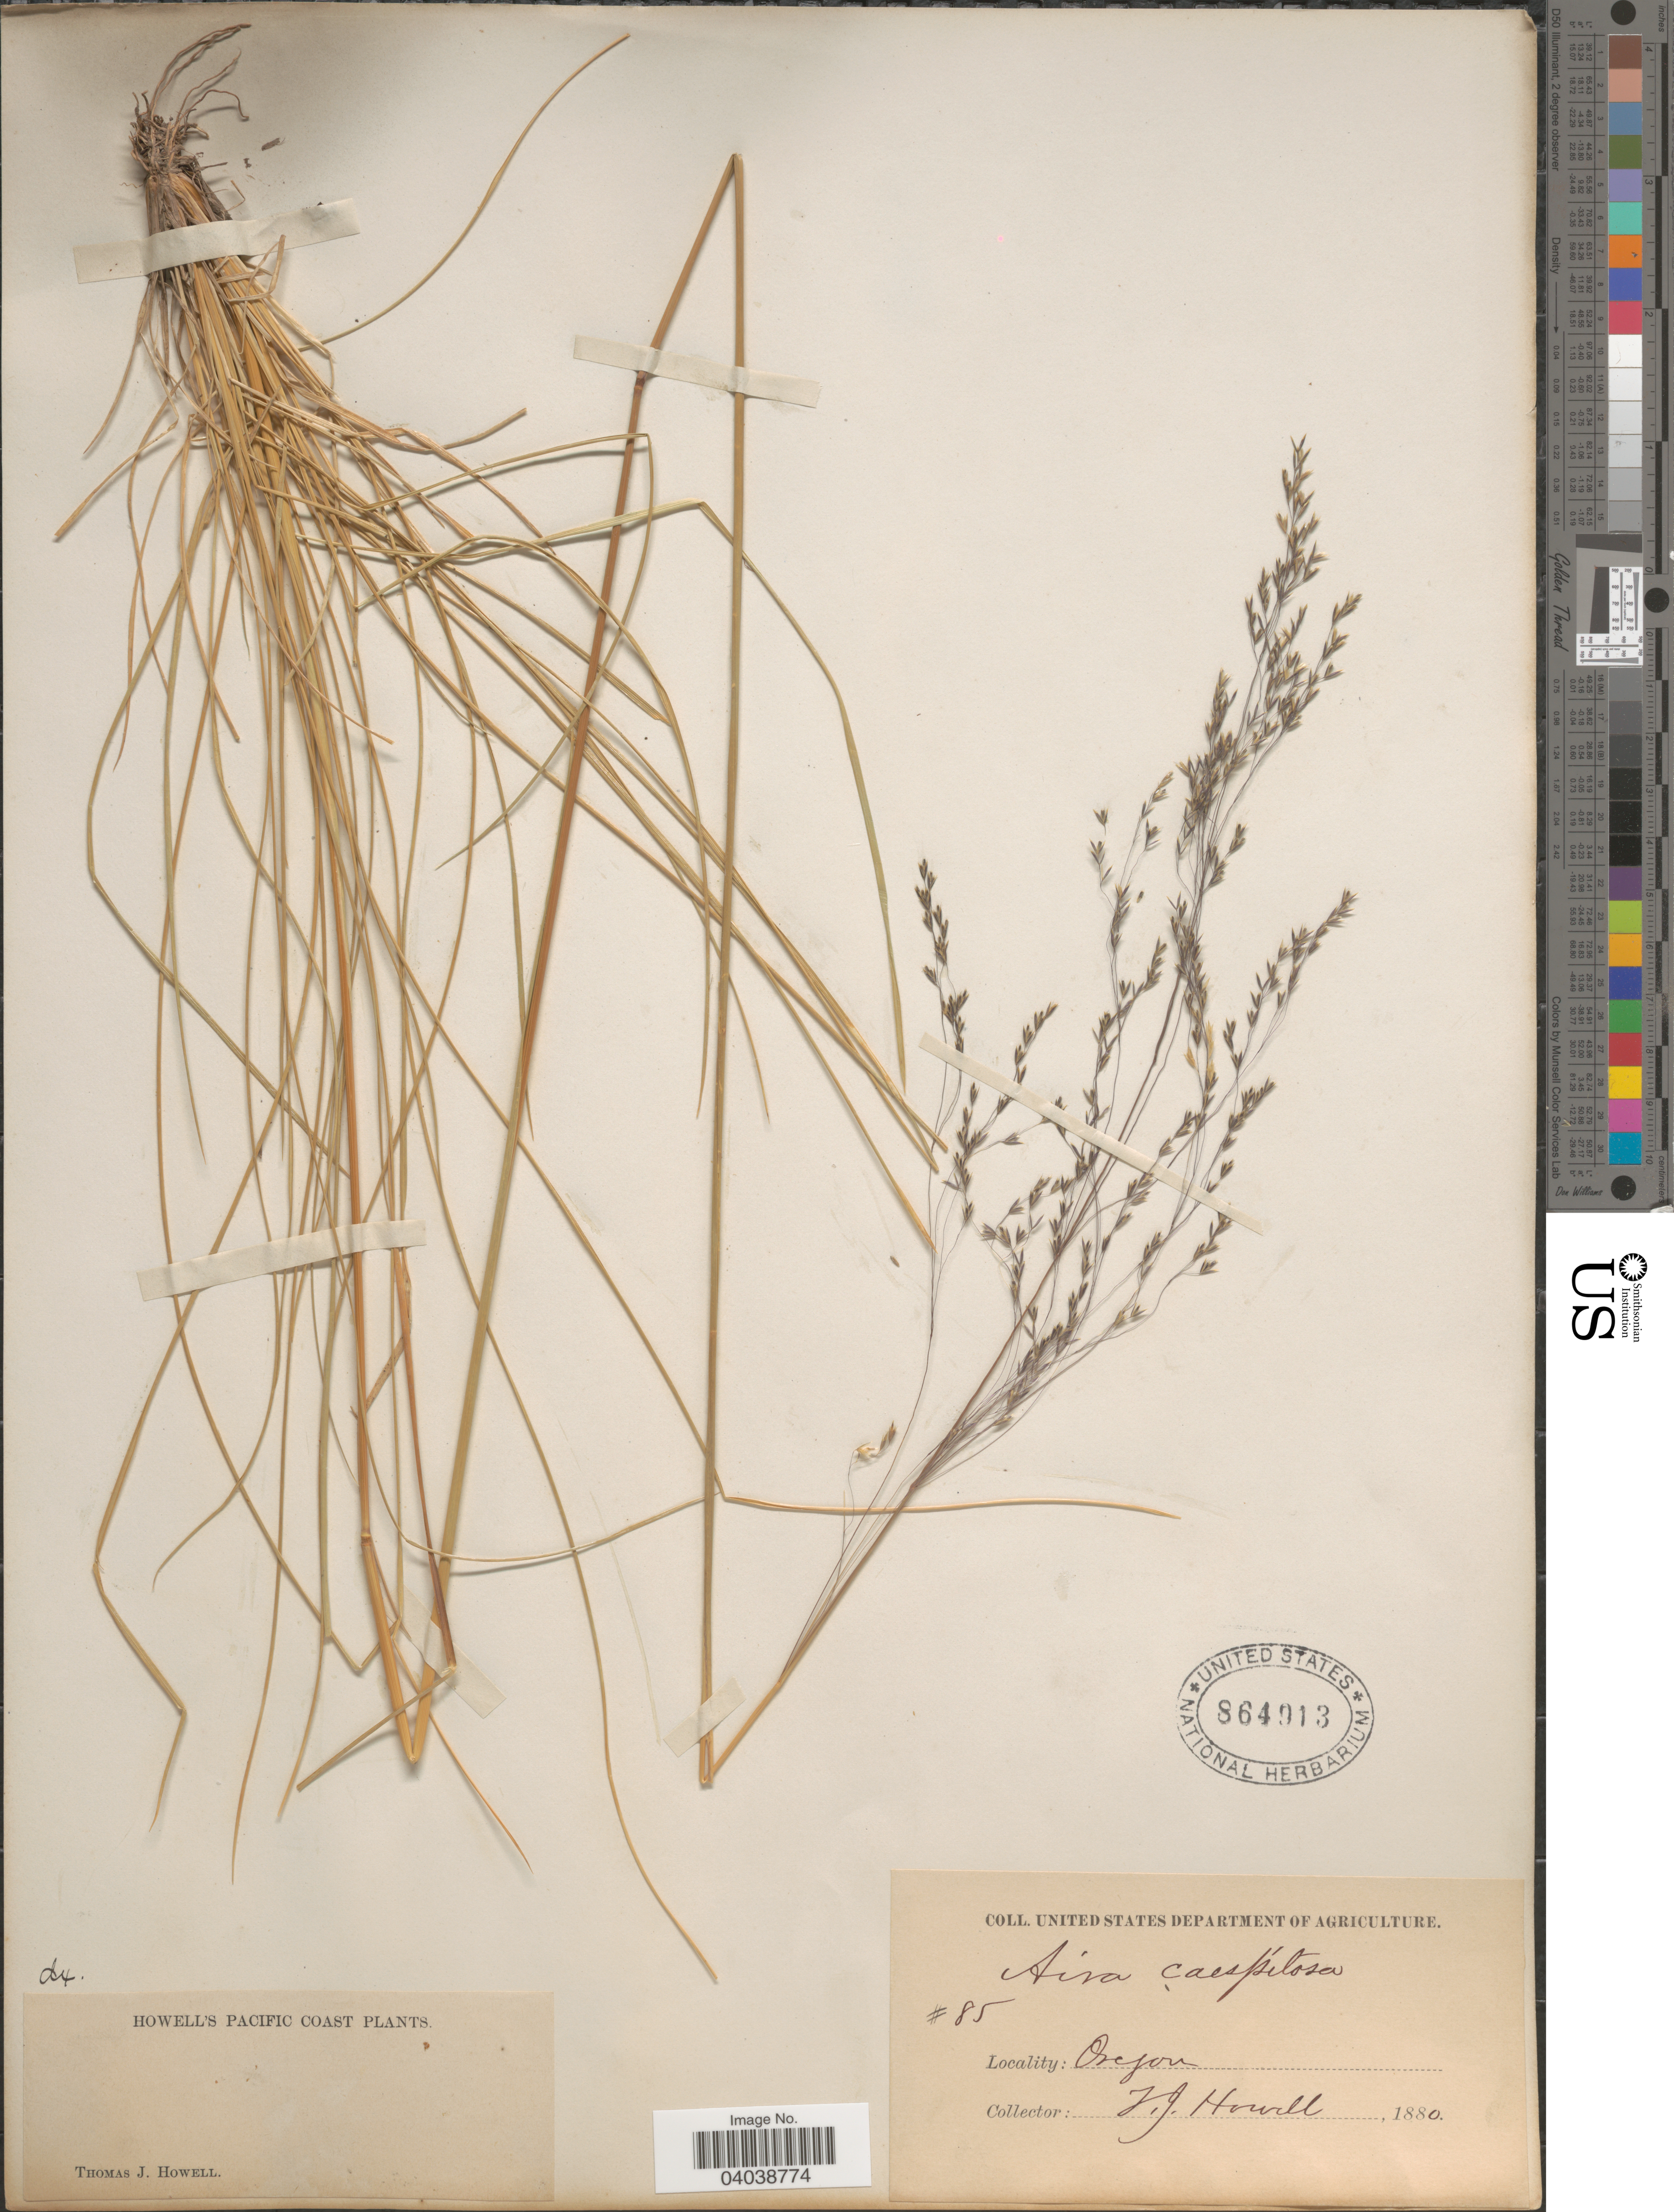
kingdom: Plantae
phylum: Tracheophyta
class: Liliopsida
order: Poales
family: Poaceae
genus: Deschampsia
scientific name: Deschampsia cespitosa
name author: (L.) P. Beauv.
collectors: T. J. Howell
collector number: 85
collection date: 1880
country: United States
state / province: Oregon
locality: Pacific Coast.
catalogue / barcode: US 864913